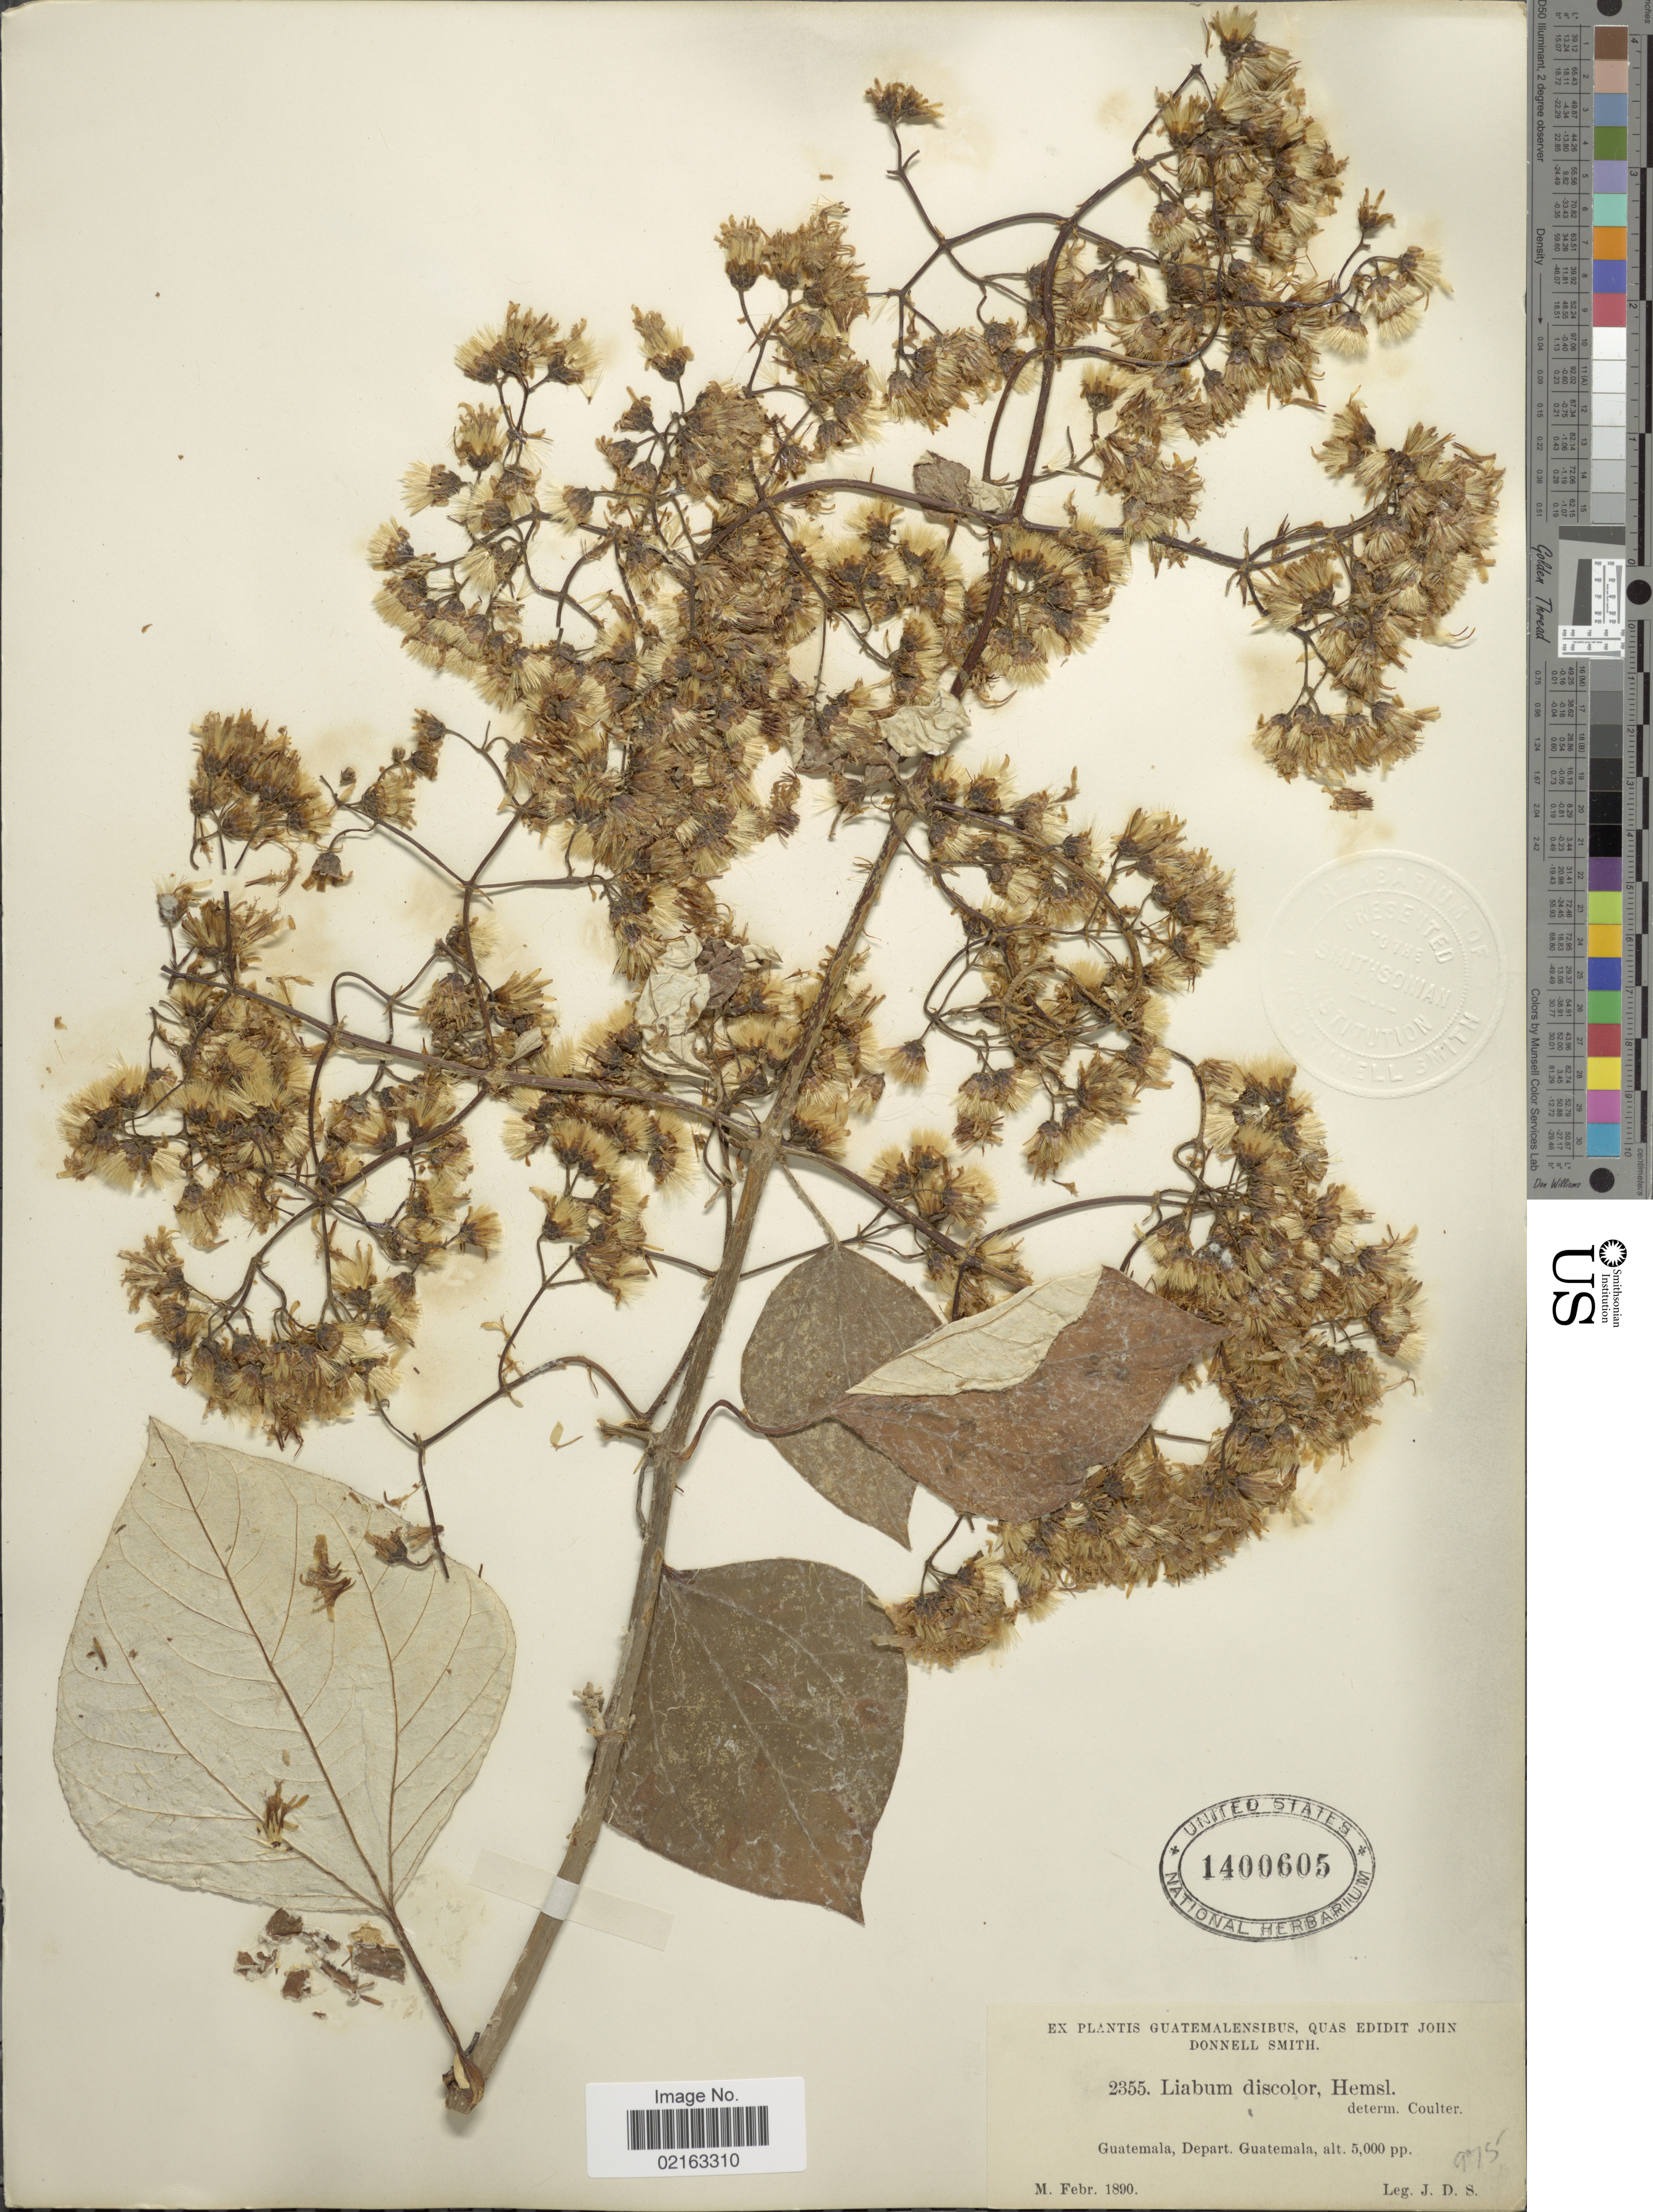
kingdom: Plantae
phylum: Tracheophyta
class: Magnoliopsida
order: Asterales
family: Asteraceae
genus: Sinclairia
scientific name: Sinclairia discolor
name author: Hook. & Arn.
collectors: J. Donnell Smith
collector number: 2355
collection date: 1890-02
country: Guatemala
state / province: Guatemala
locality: Guatemala, Depart. Guatemala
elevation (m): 1524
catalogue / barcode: US 1400605